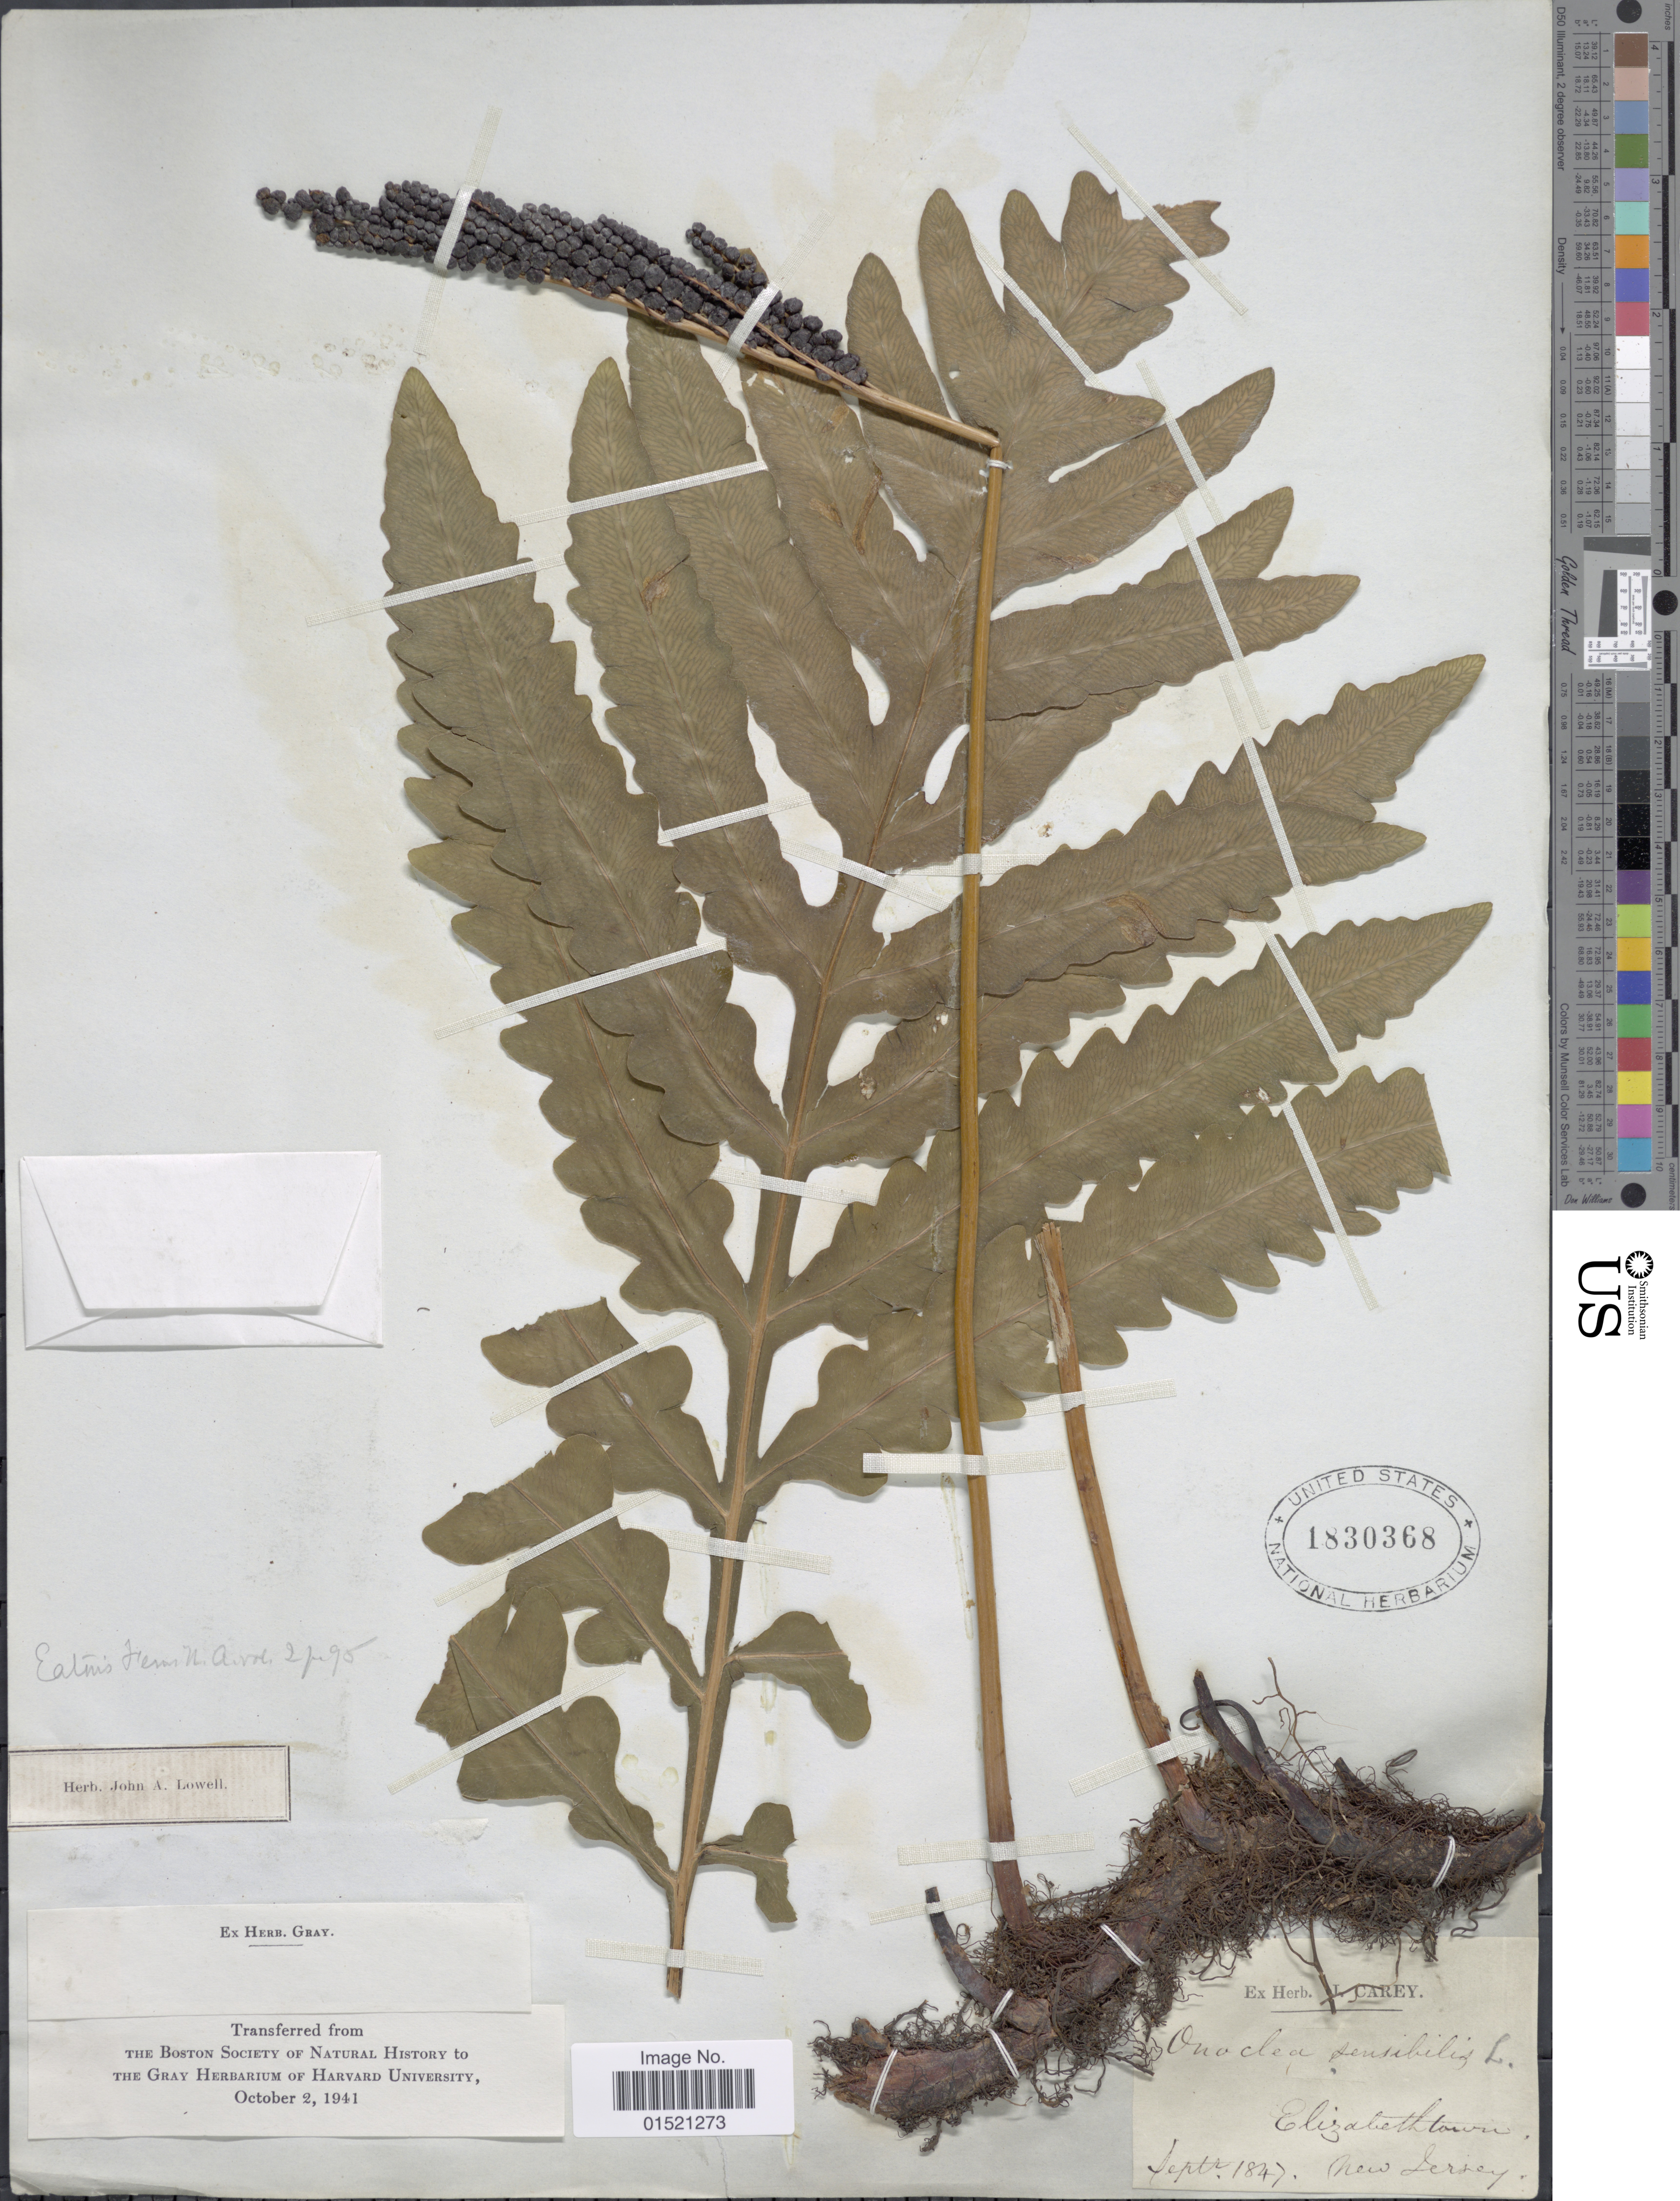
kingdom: Plantae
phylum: Tracheophyta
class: Polypodiopsida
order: Polypodiales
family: Onocleaceae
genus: Onoclea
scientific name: Onoclea sensibilis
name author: L.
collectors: ex herb. J. Carey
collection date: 1847-09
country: United States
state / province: New Jersey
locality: Elizabethtown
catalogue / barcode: US 1830368